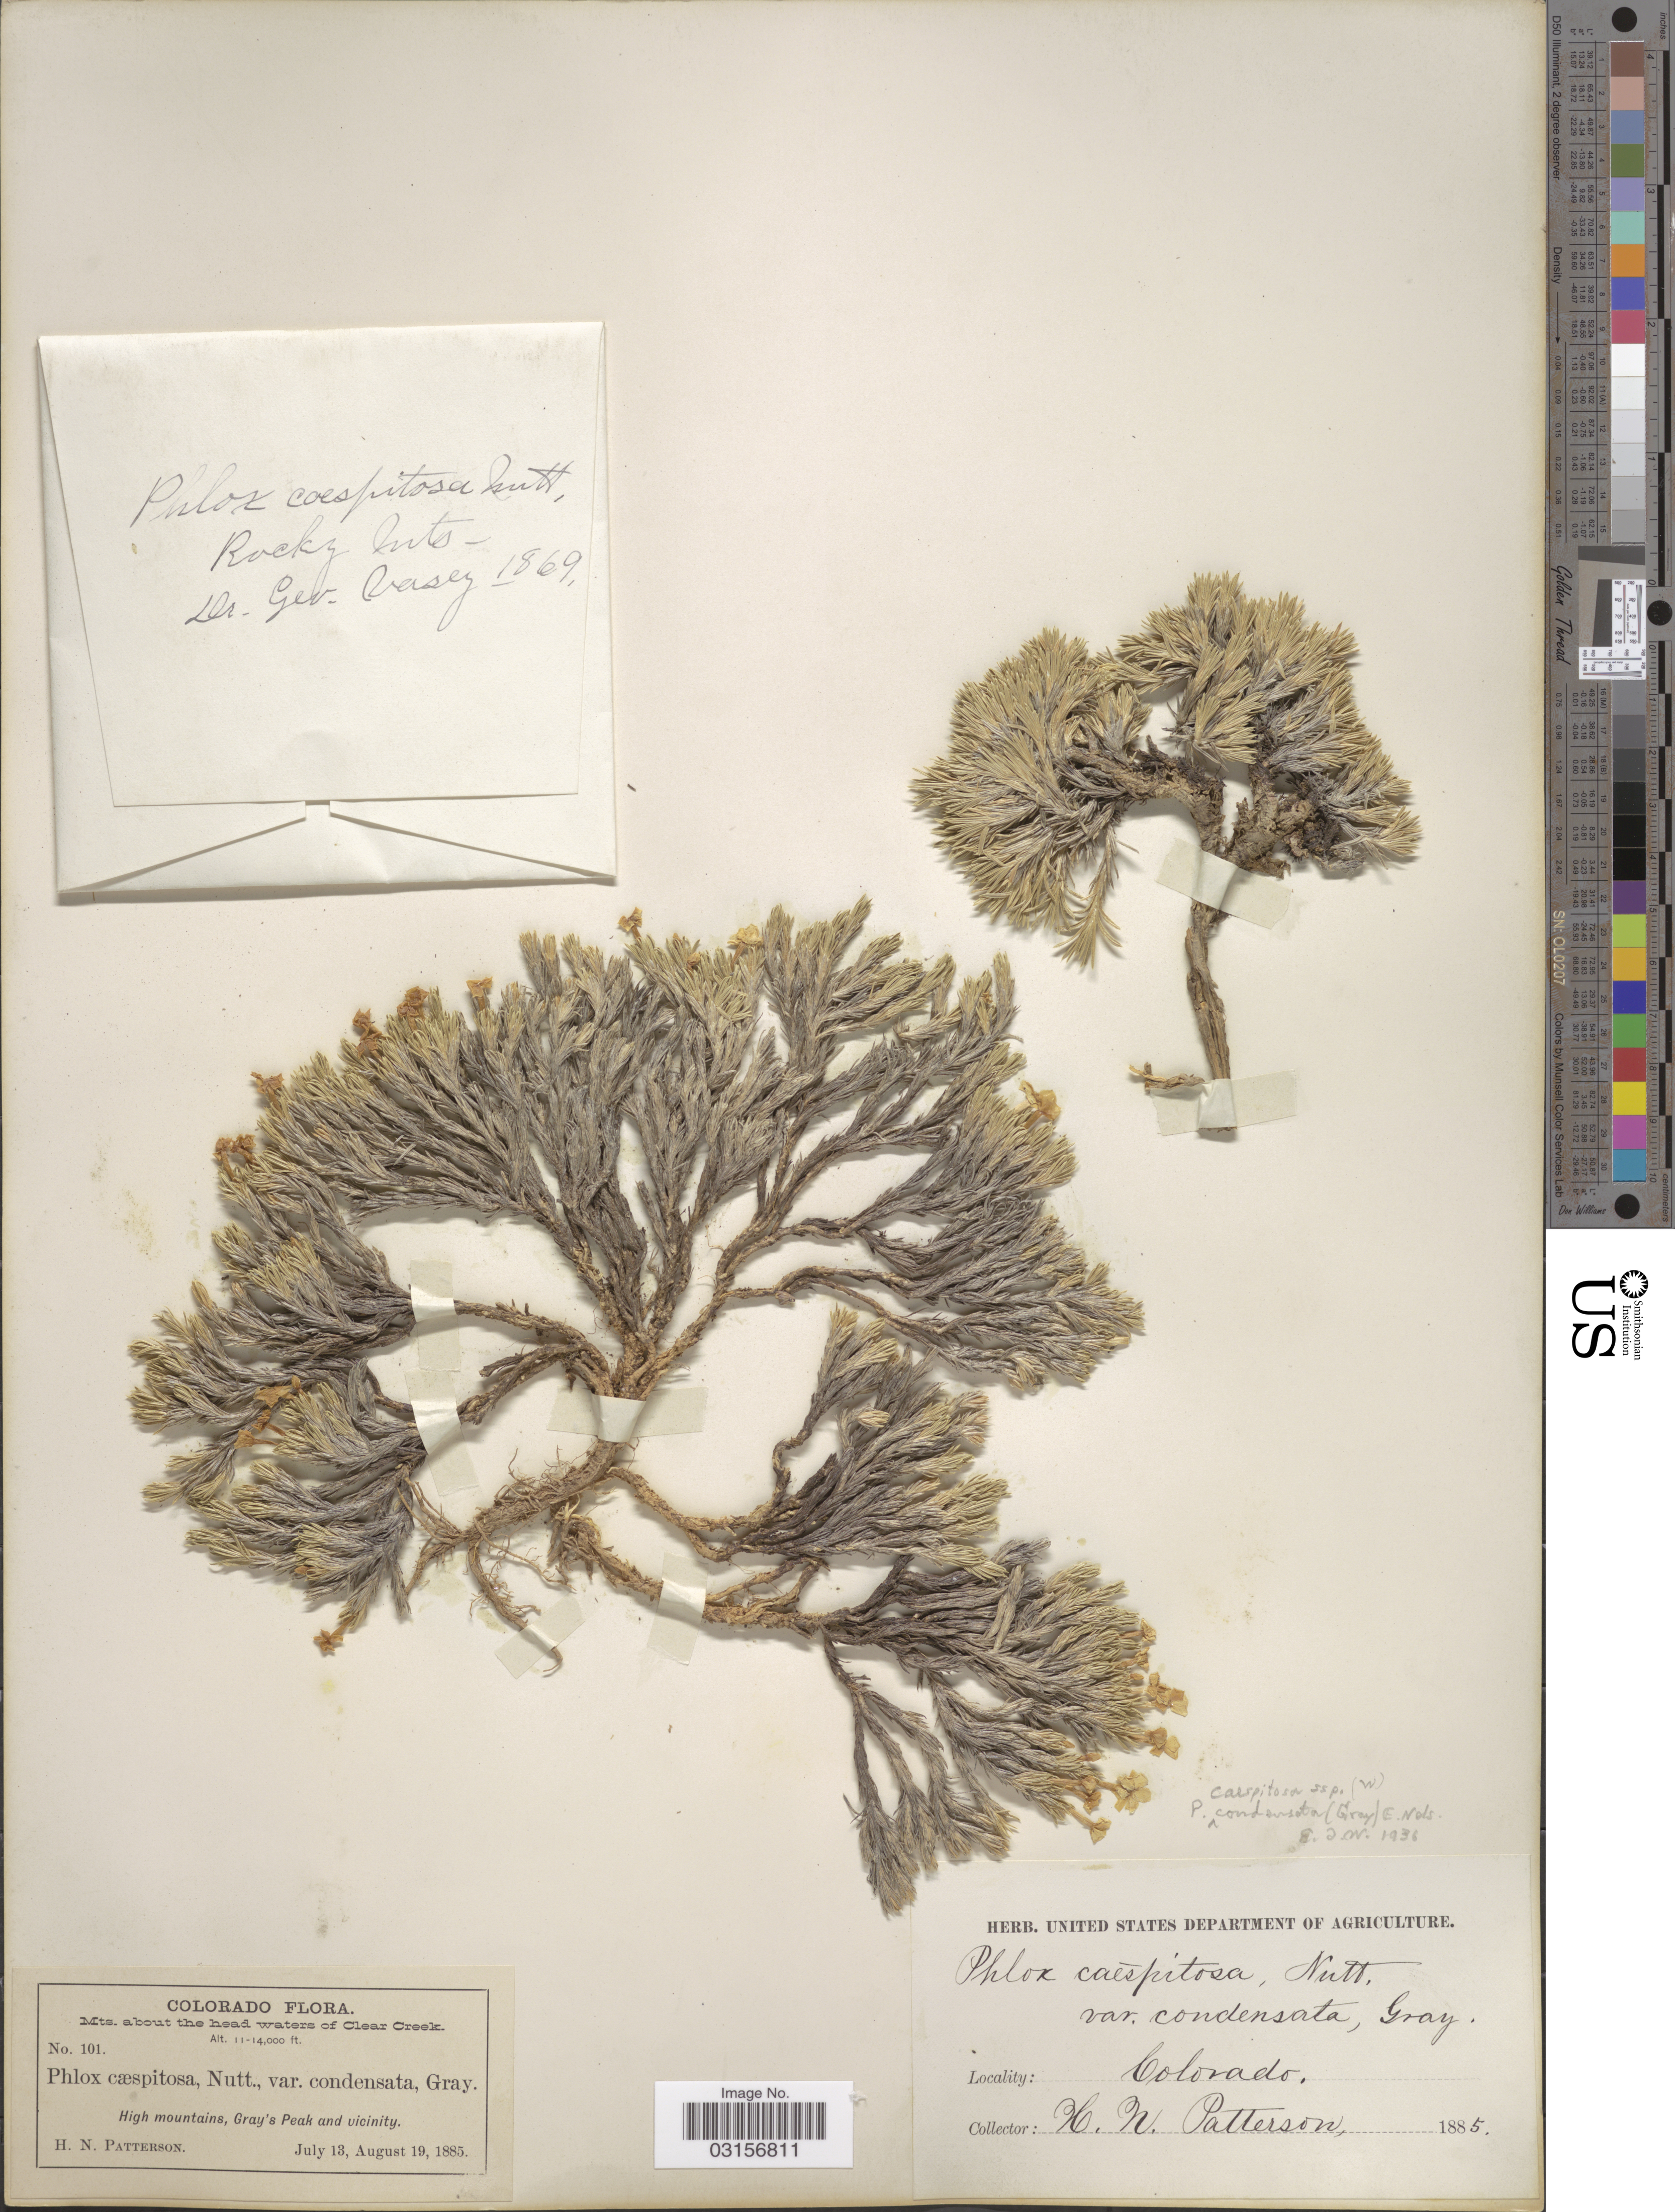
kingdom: Plantae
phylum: Tracheophyta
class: Magnoliopsida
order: Ericales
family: Polemoniaceae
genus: Phlox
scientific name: Phlox condensata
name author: (A. Gray) E.E. Nelson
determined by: Mayfield, M. H.; Ferguson, C. J.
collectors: H. N. Patterson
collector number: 101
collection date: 1885-07-13/1885-08-19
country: United States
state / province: Colorado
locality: Mts. about the head waters of Clear Creek, High mountains, Gray's Peak and vicinity.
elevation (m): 3353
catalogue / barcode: US 103093